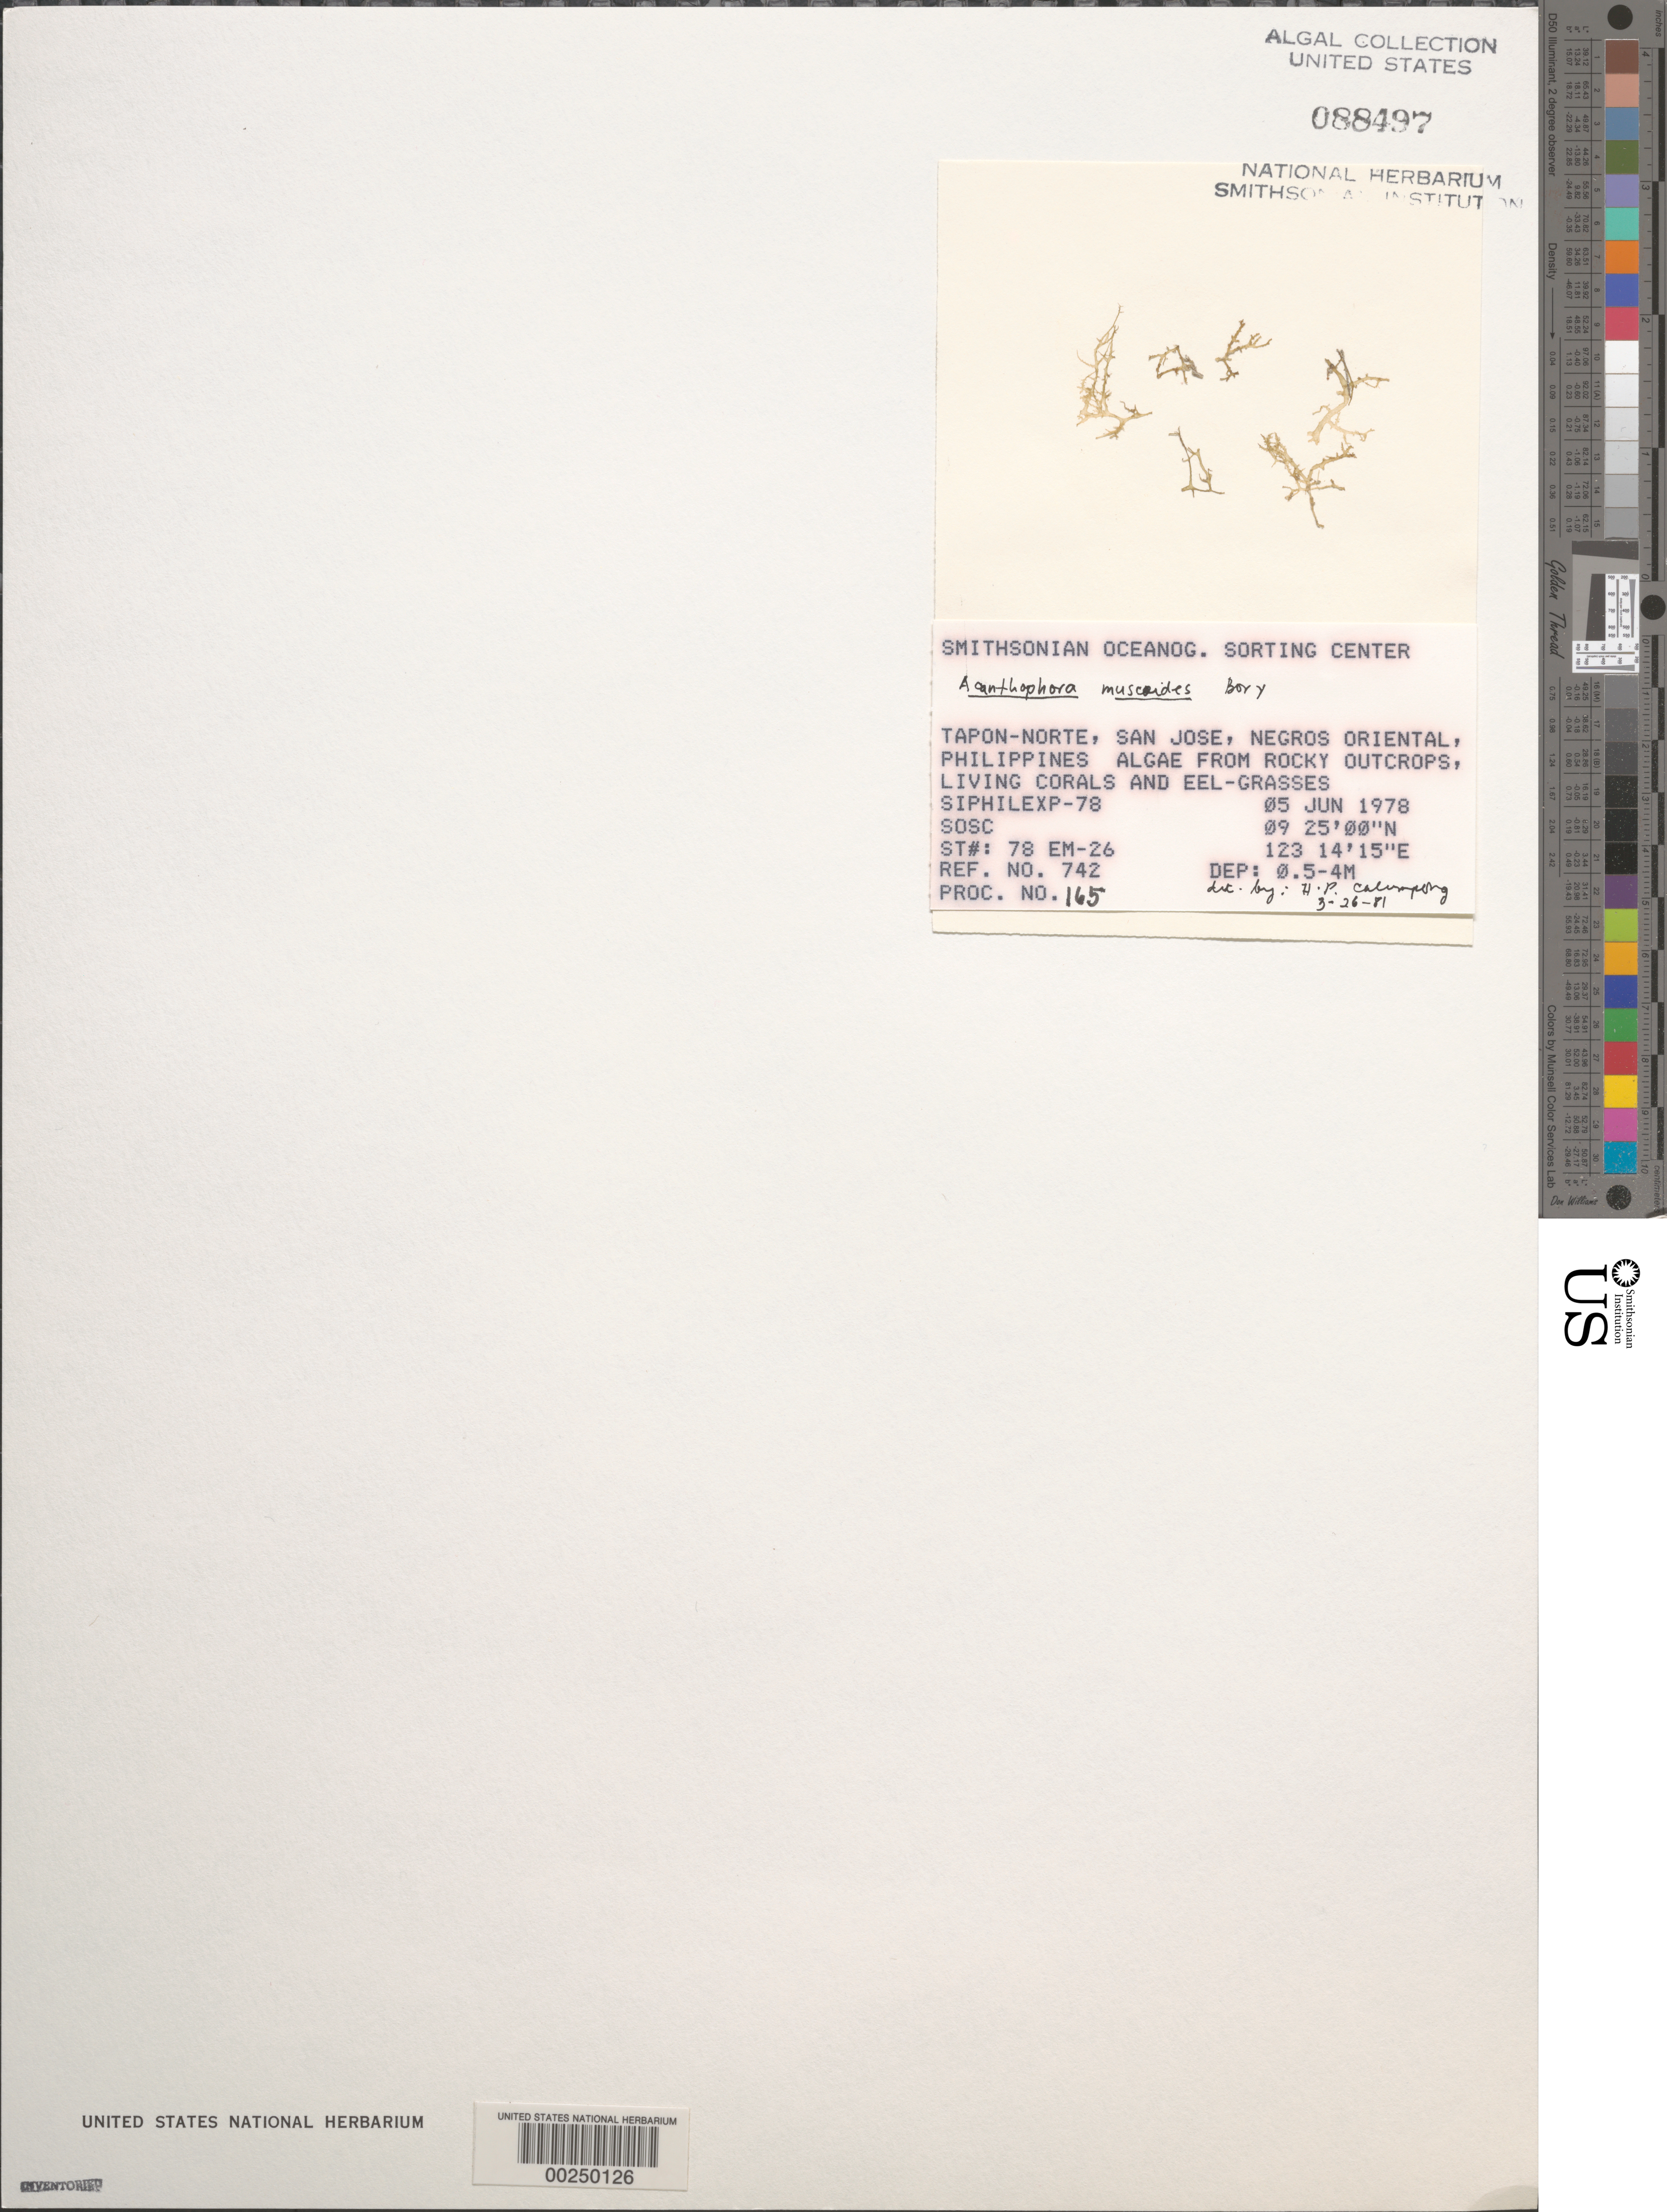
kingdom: Plantae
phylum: Rhodophyta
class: Florideophyceae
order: Ceramiales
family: Rhodomelaceae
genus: Acanthophora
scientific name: Acanthophora muscoides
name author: (C. Agardh) Bory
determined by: Calumpong, H. P.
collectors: SOSC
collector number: Station 78 Em-26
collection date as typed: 05 Jun 1978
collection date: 1978-06-05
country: Philippines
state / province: Central Visayas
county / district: Negros Oriental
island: Negros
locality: Tapan-Norte, San Jose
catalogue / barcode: US 88497